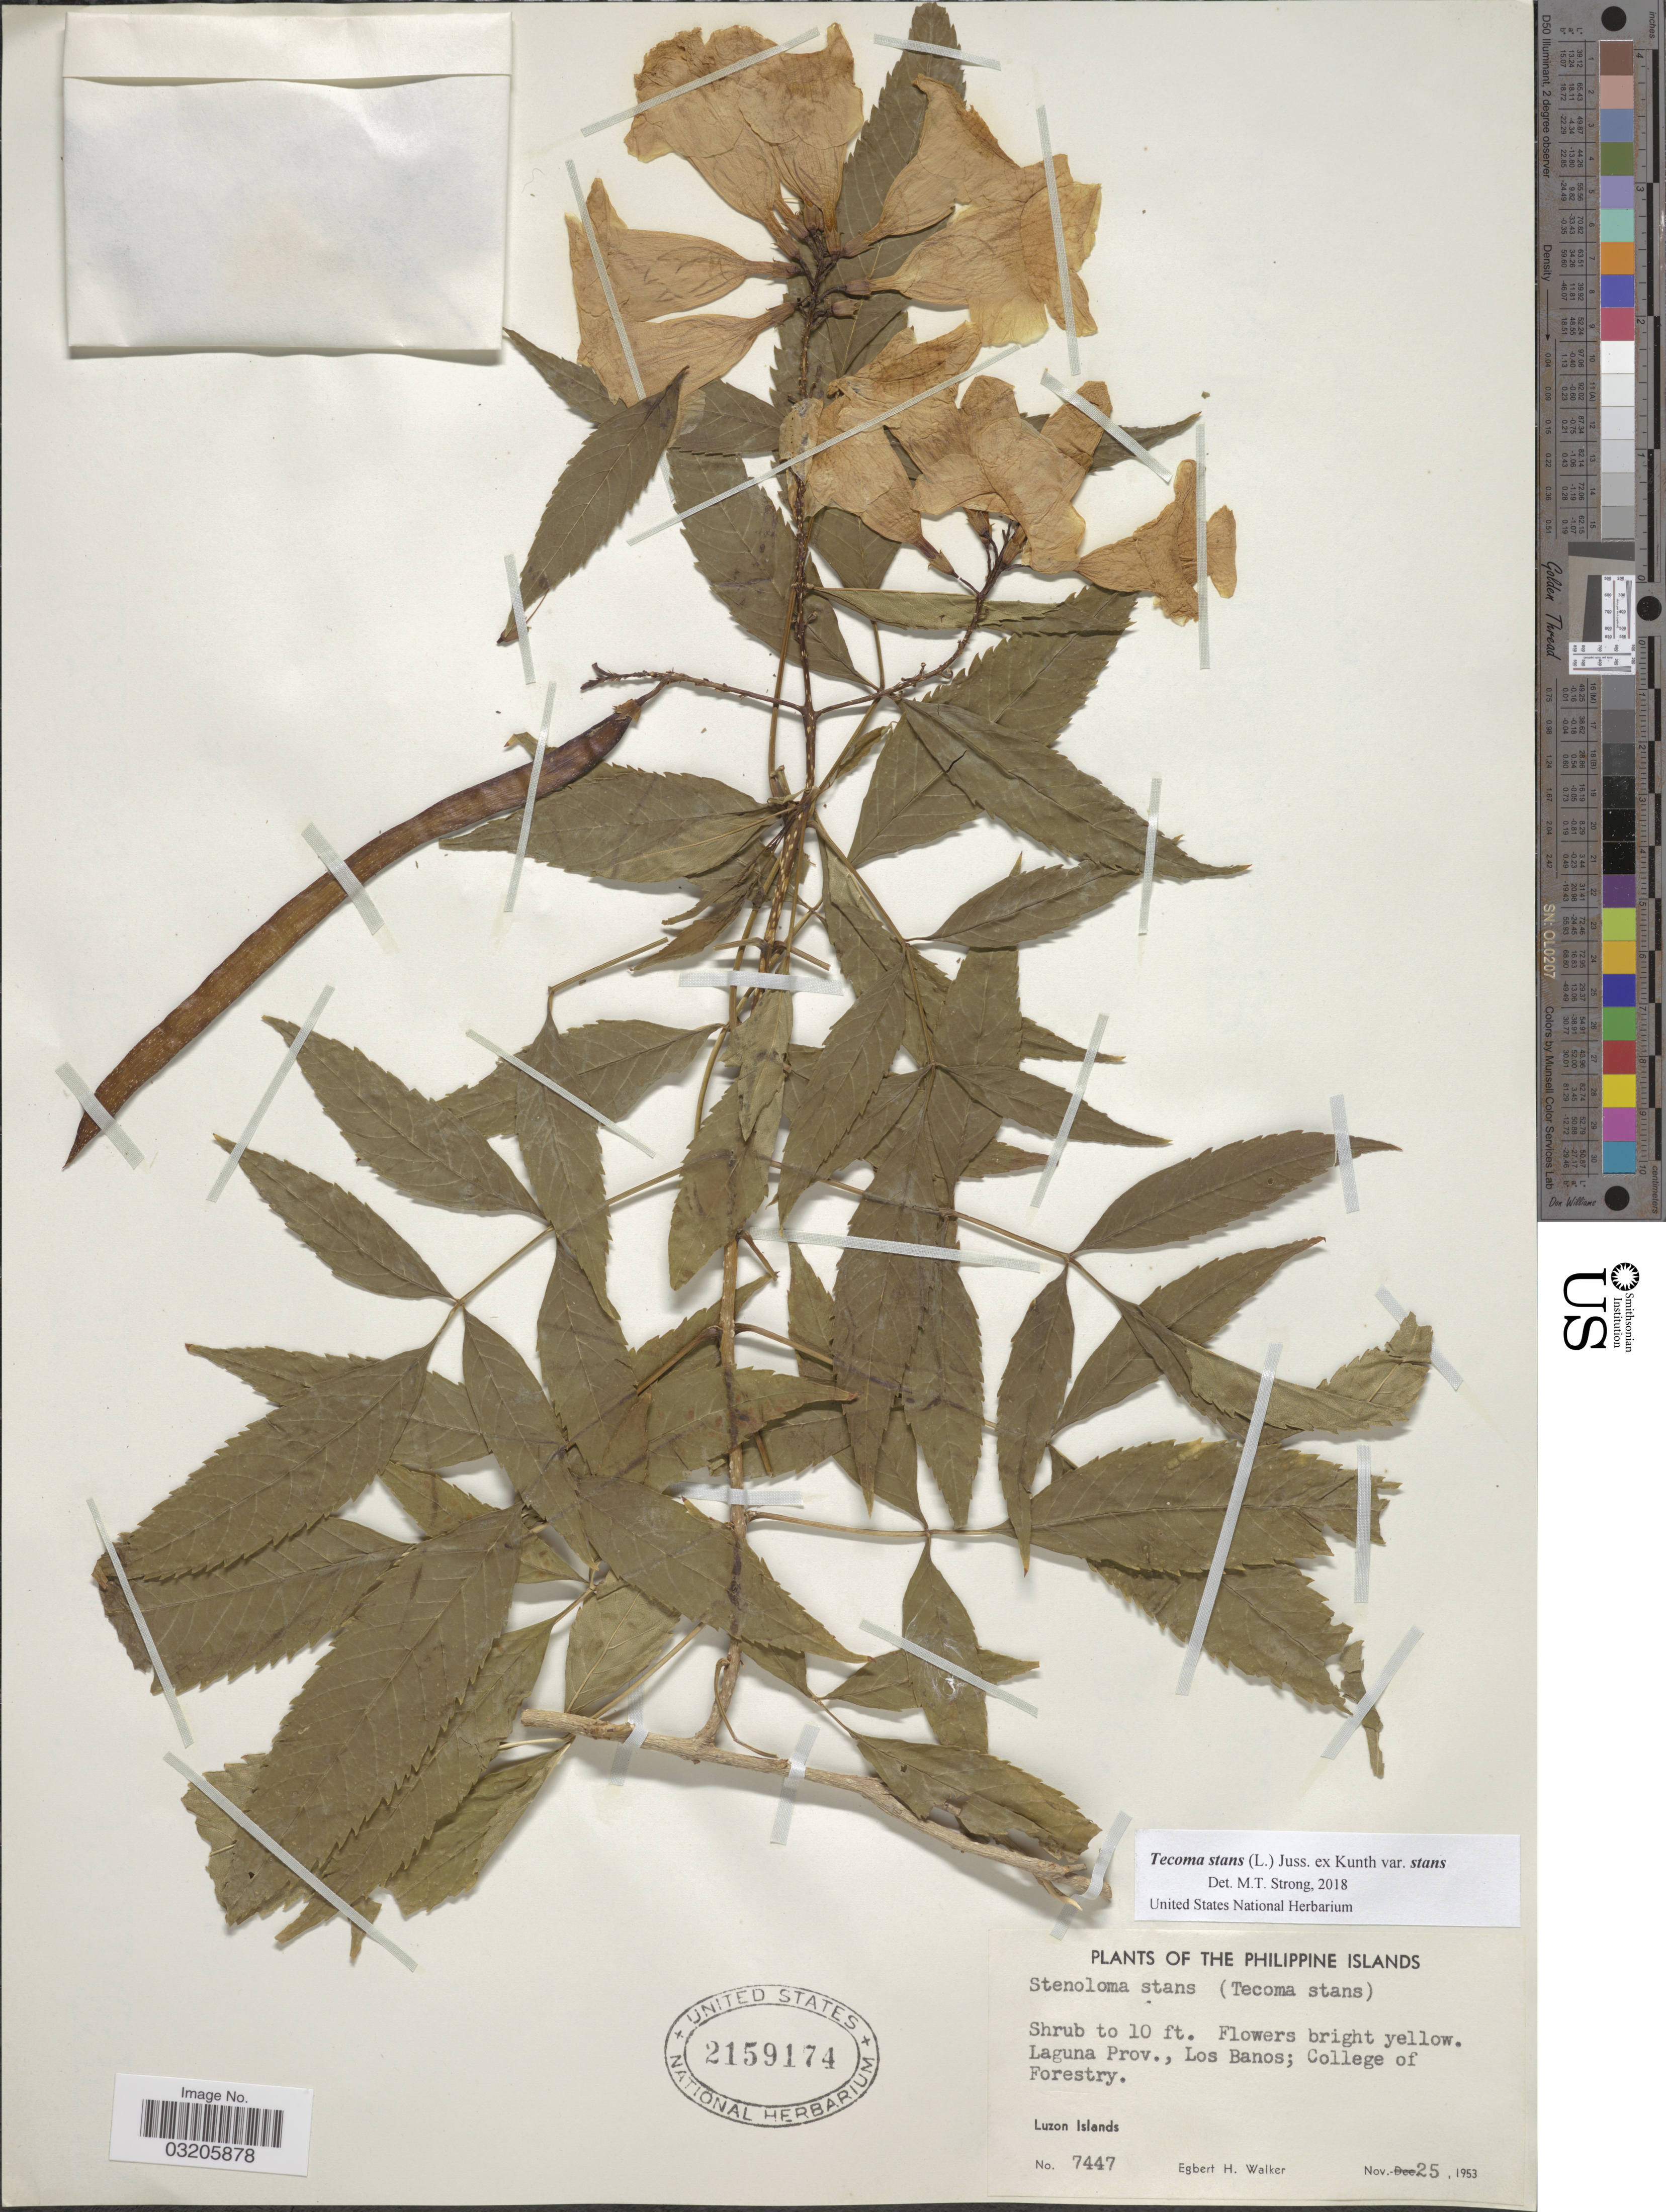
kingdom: Plantae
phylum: Tracheophyta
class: Magnoliopsida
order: Lamiales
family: Bignoniaceae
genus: Tecoma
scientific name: Tecoma stans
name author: (L.) Juss. ex Kunth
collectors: E. H. Walker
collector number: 7447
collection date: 1953-11-25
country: Philippines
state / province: Calabarzon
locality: Phillippine Islands. Laguna Prov., Los Banos; College of Forestry. Luzon Islands.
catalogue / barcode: US 2159174